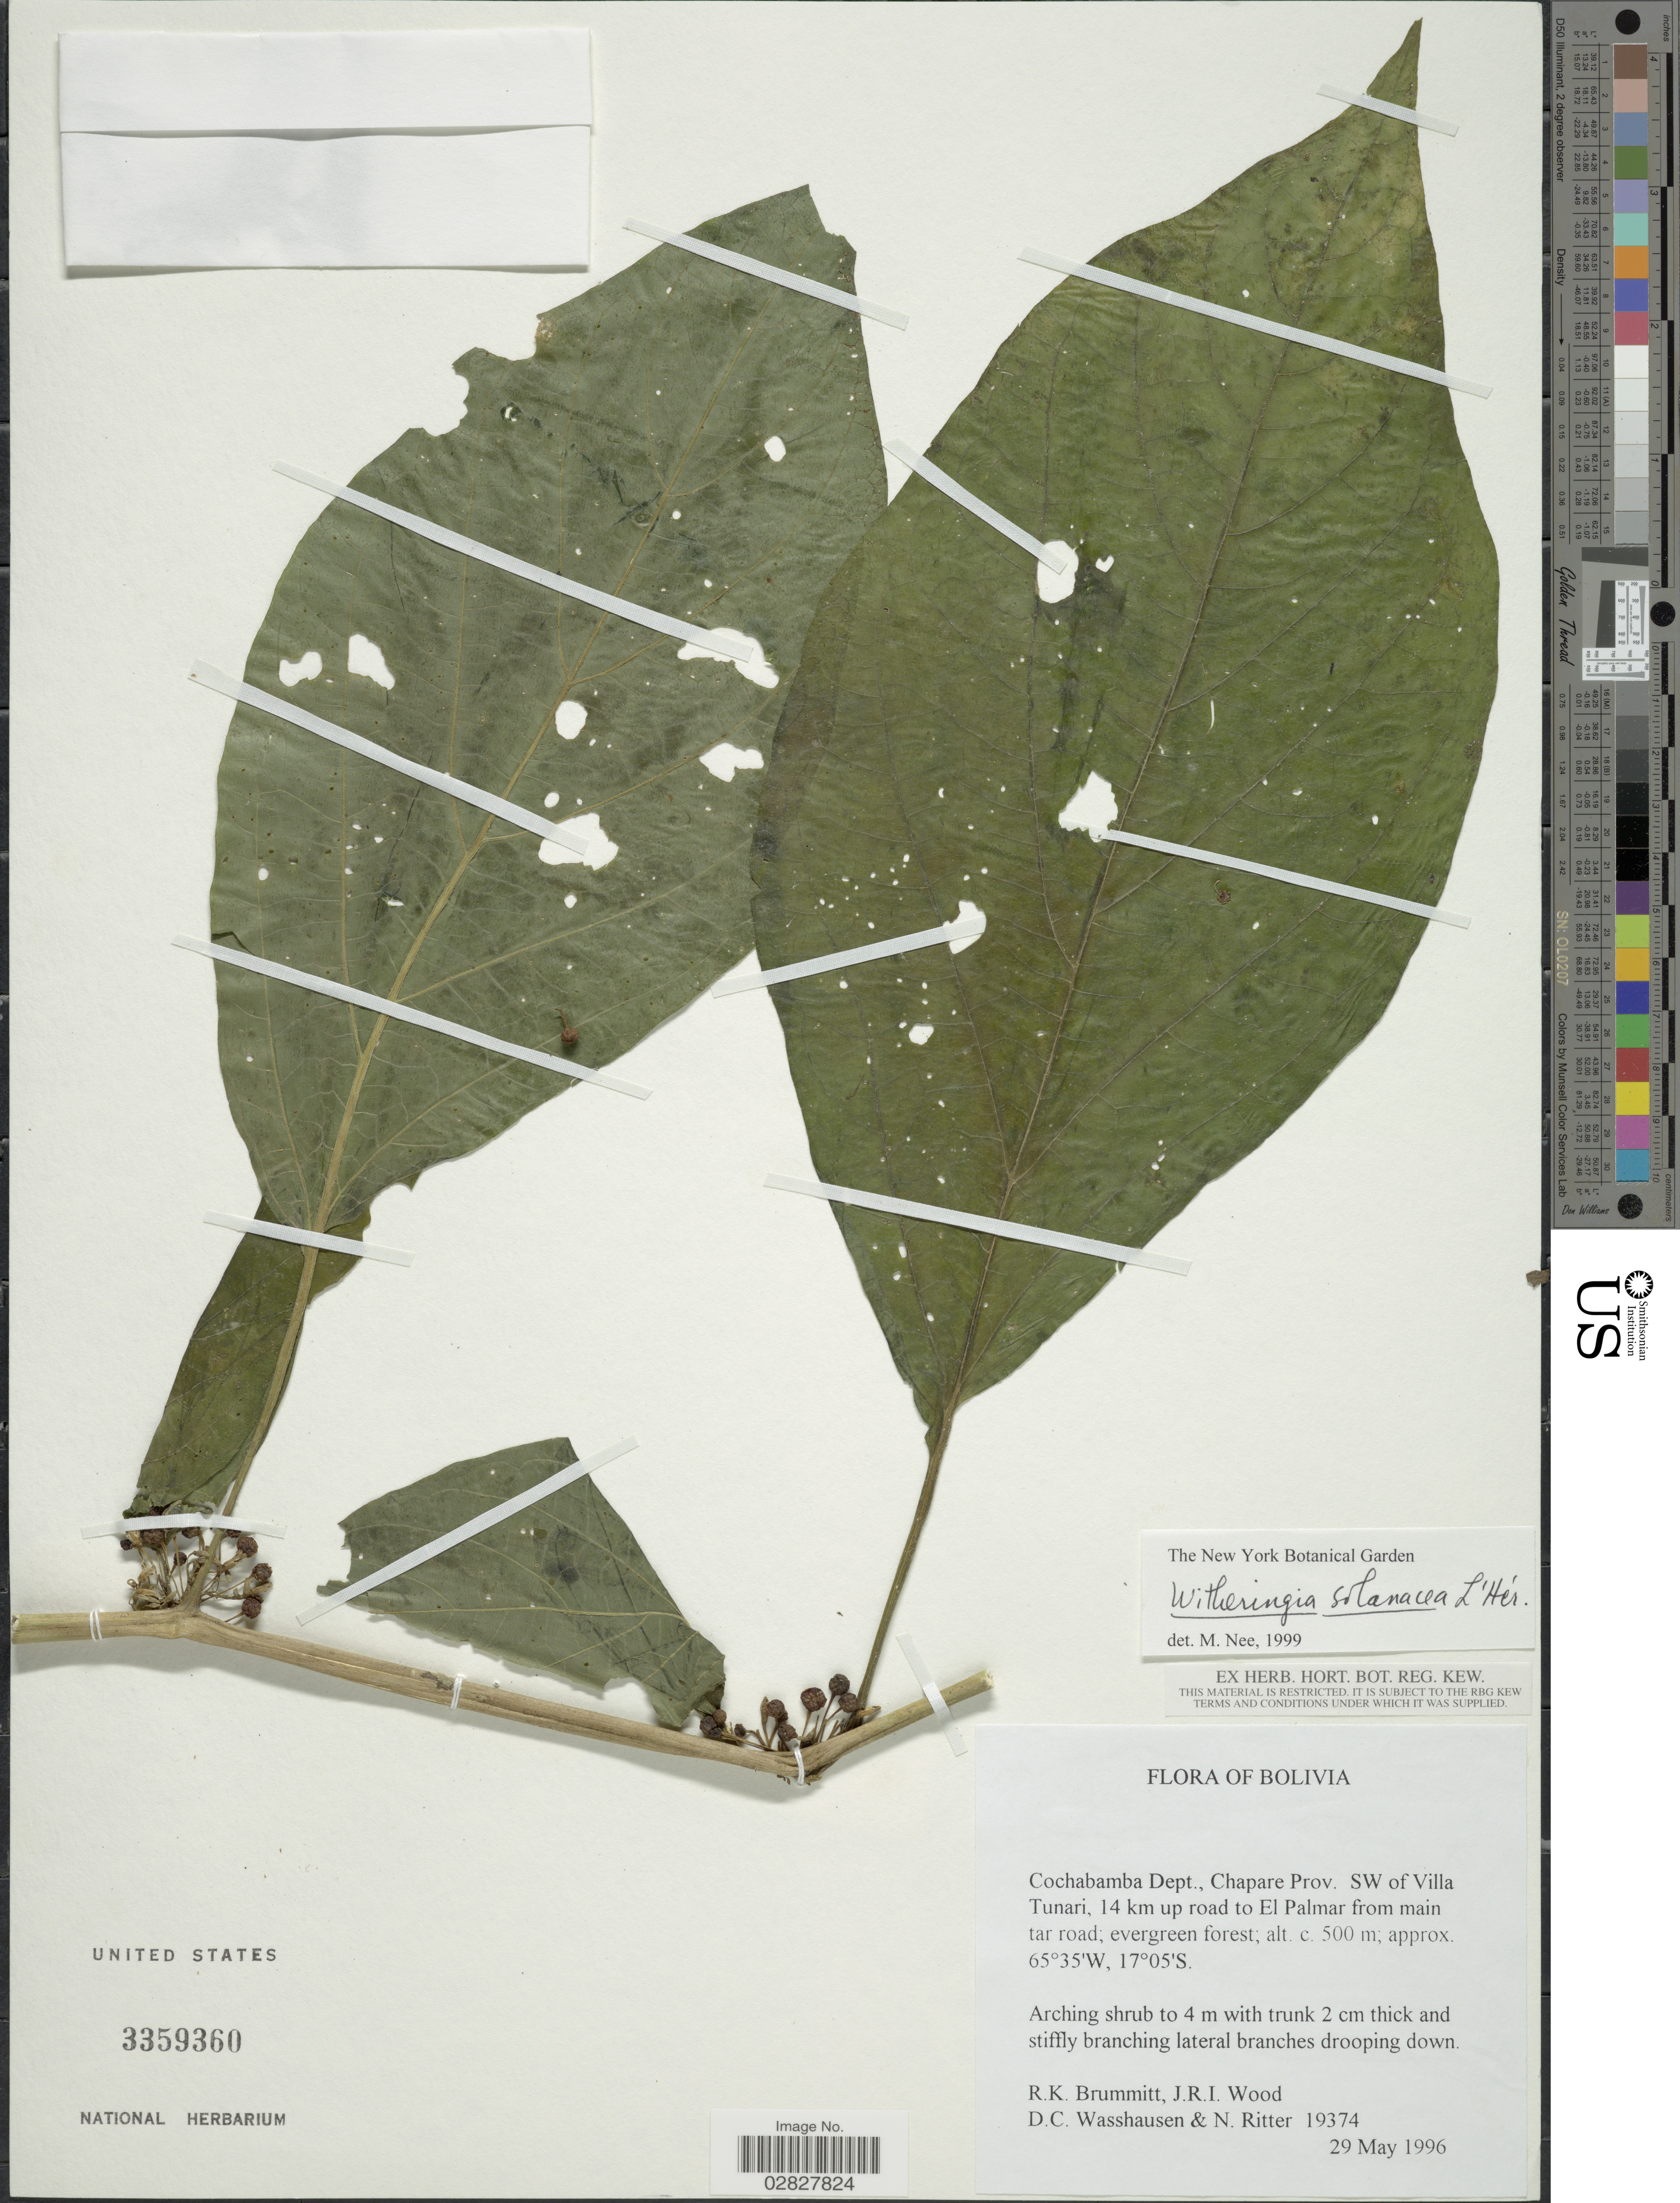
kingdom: Plantae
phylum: Tracheophyta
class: Magnoliopsida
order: Solanales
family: Solanaceae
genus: Witheringia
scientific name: Witheringia solanacea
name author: L'Hér.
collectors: R. Brummitt, J. R. I. Wood, D. C. Wasshausen & N. Ritter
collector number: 19374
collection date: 1996-05-29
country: Bolivia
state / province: Cochabamba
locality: Cochabamba Dept. Chapare Prov. SW of Villa Tunari, 14 km up road to El Palmar from main tar road.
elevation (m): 500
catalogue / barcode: US 3359360